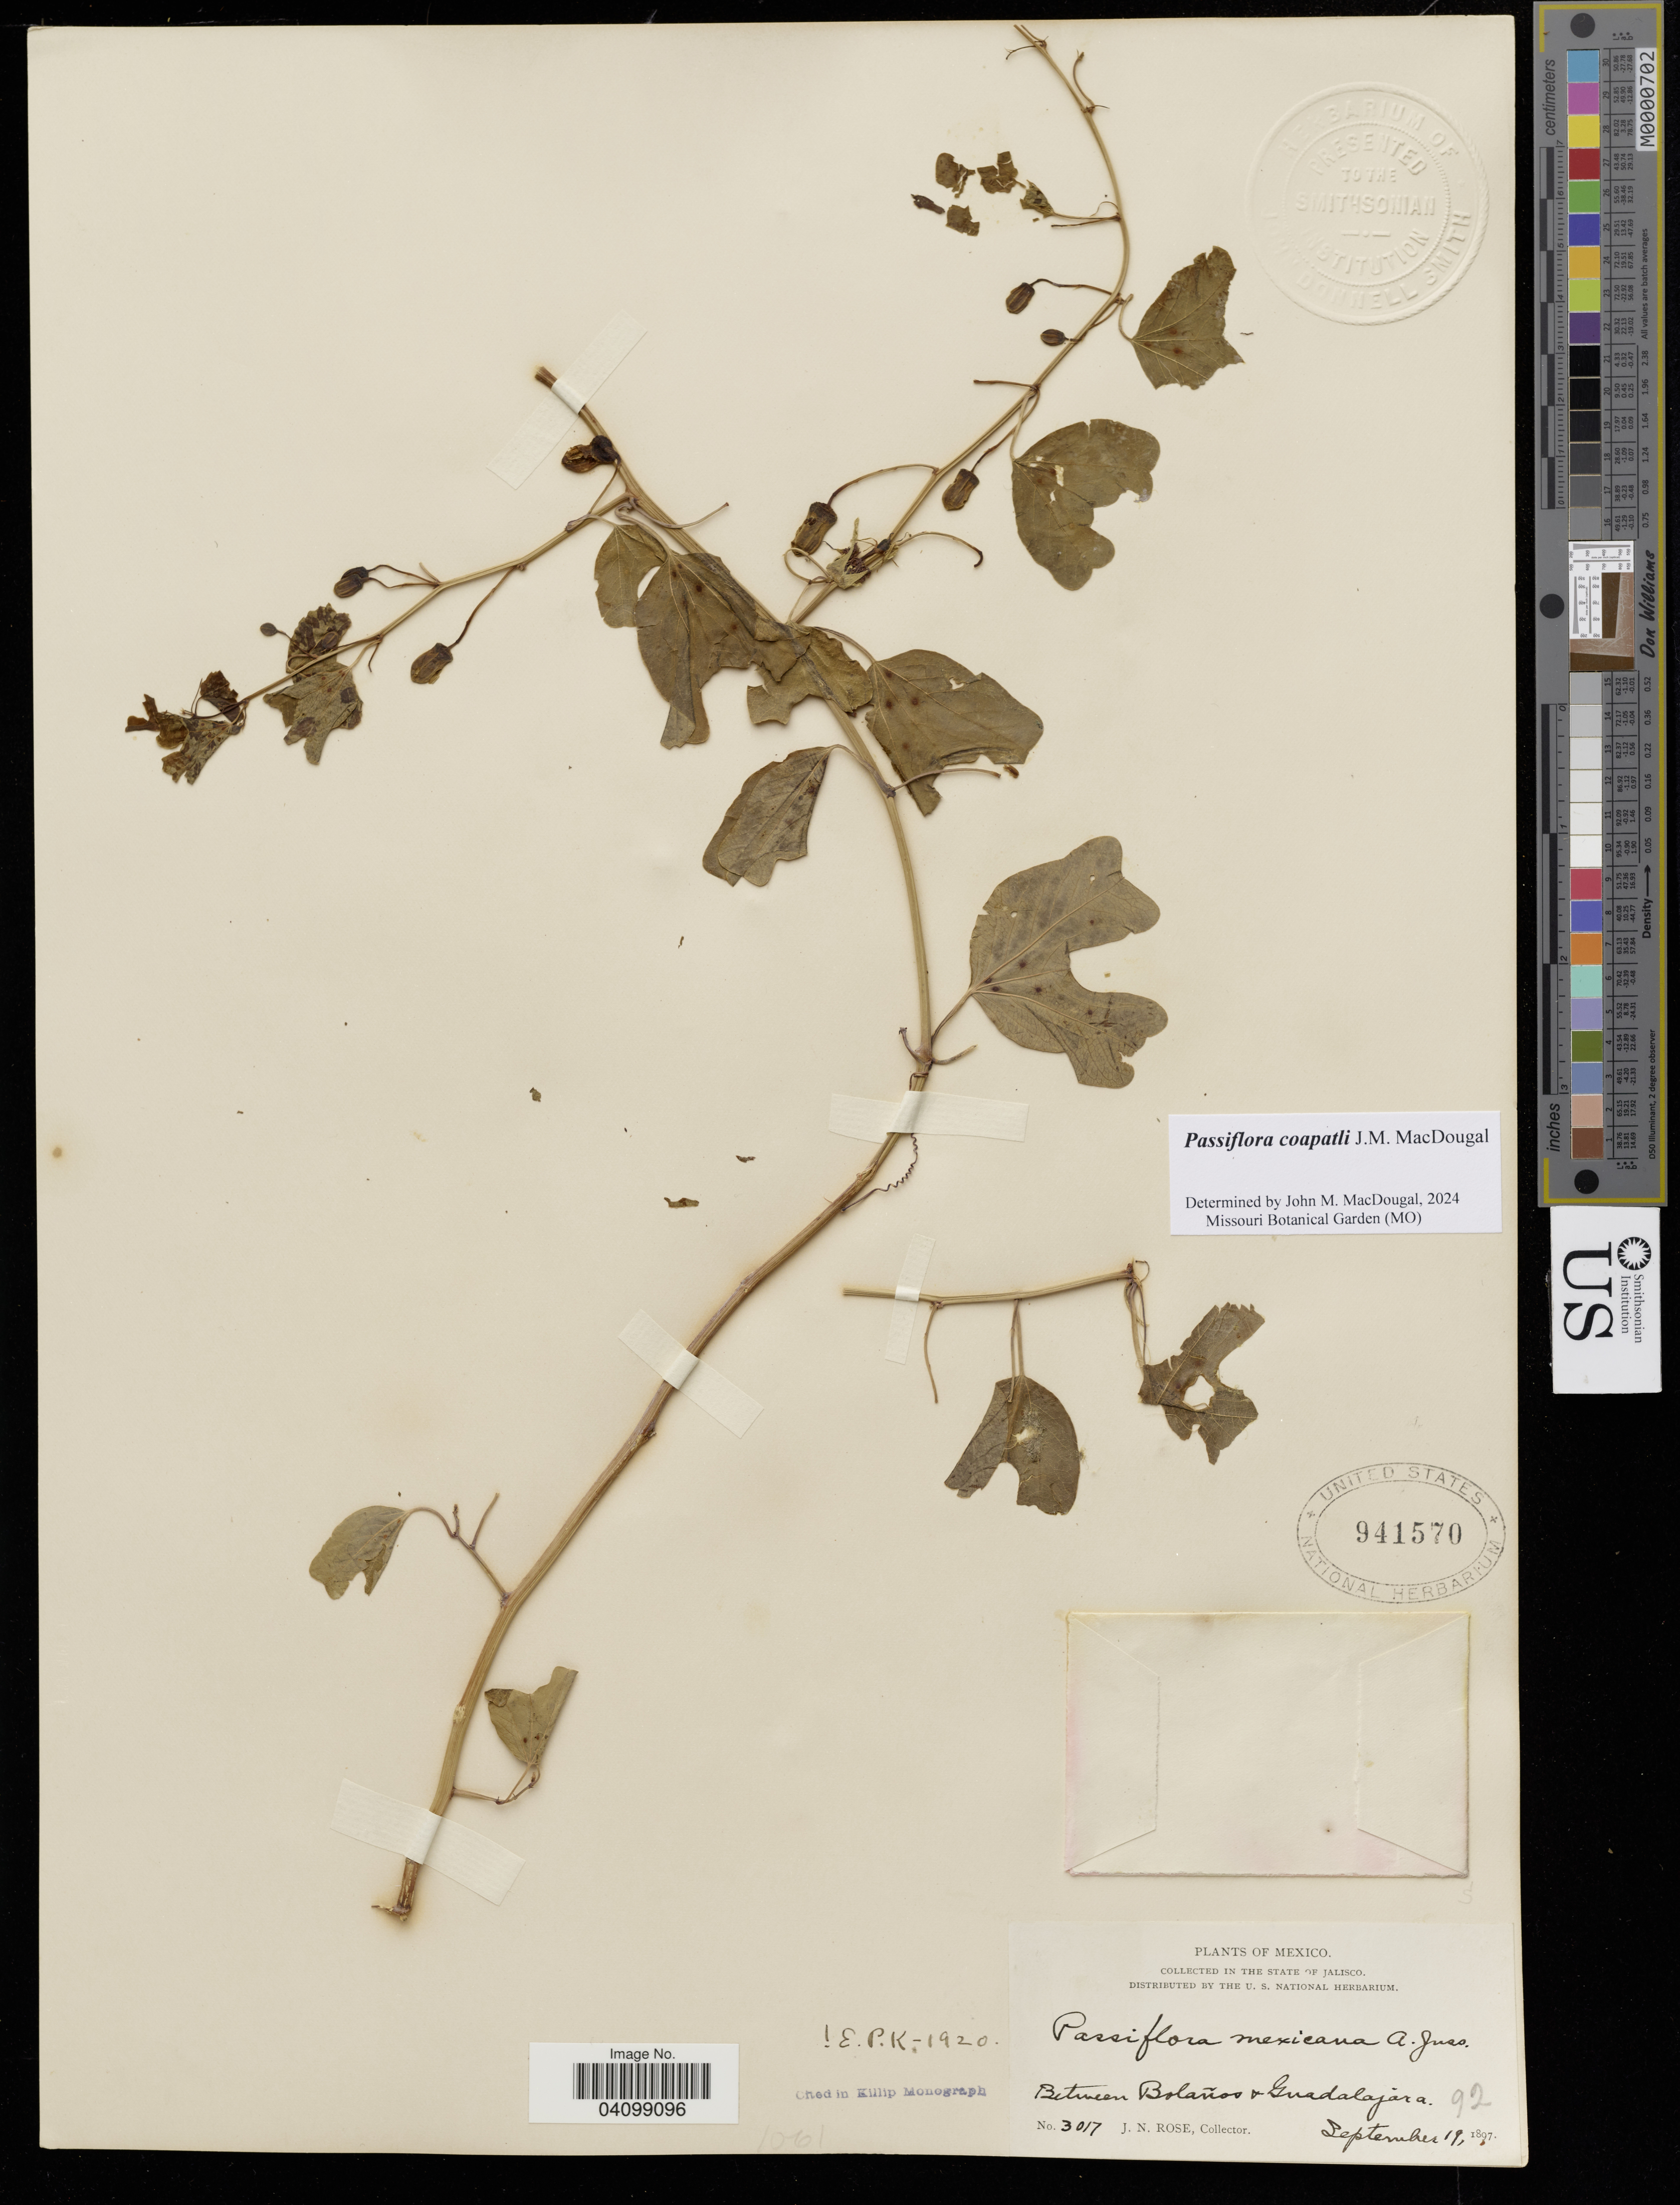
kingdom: Plantae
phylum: Tracheophyta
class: Magnoliopsida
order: Malpighiales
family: Passifloraceae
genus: Passiflora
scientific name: Passiflora coapatli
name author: J.M. MacDougal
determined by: MacDougal, John M.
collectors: C. A. Purpus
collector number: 3017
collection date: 1900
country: Mexico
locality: Monserrate: open dry plains & hills.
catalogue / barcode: US 1209432